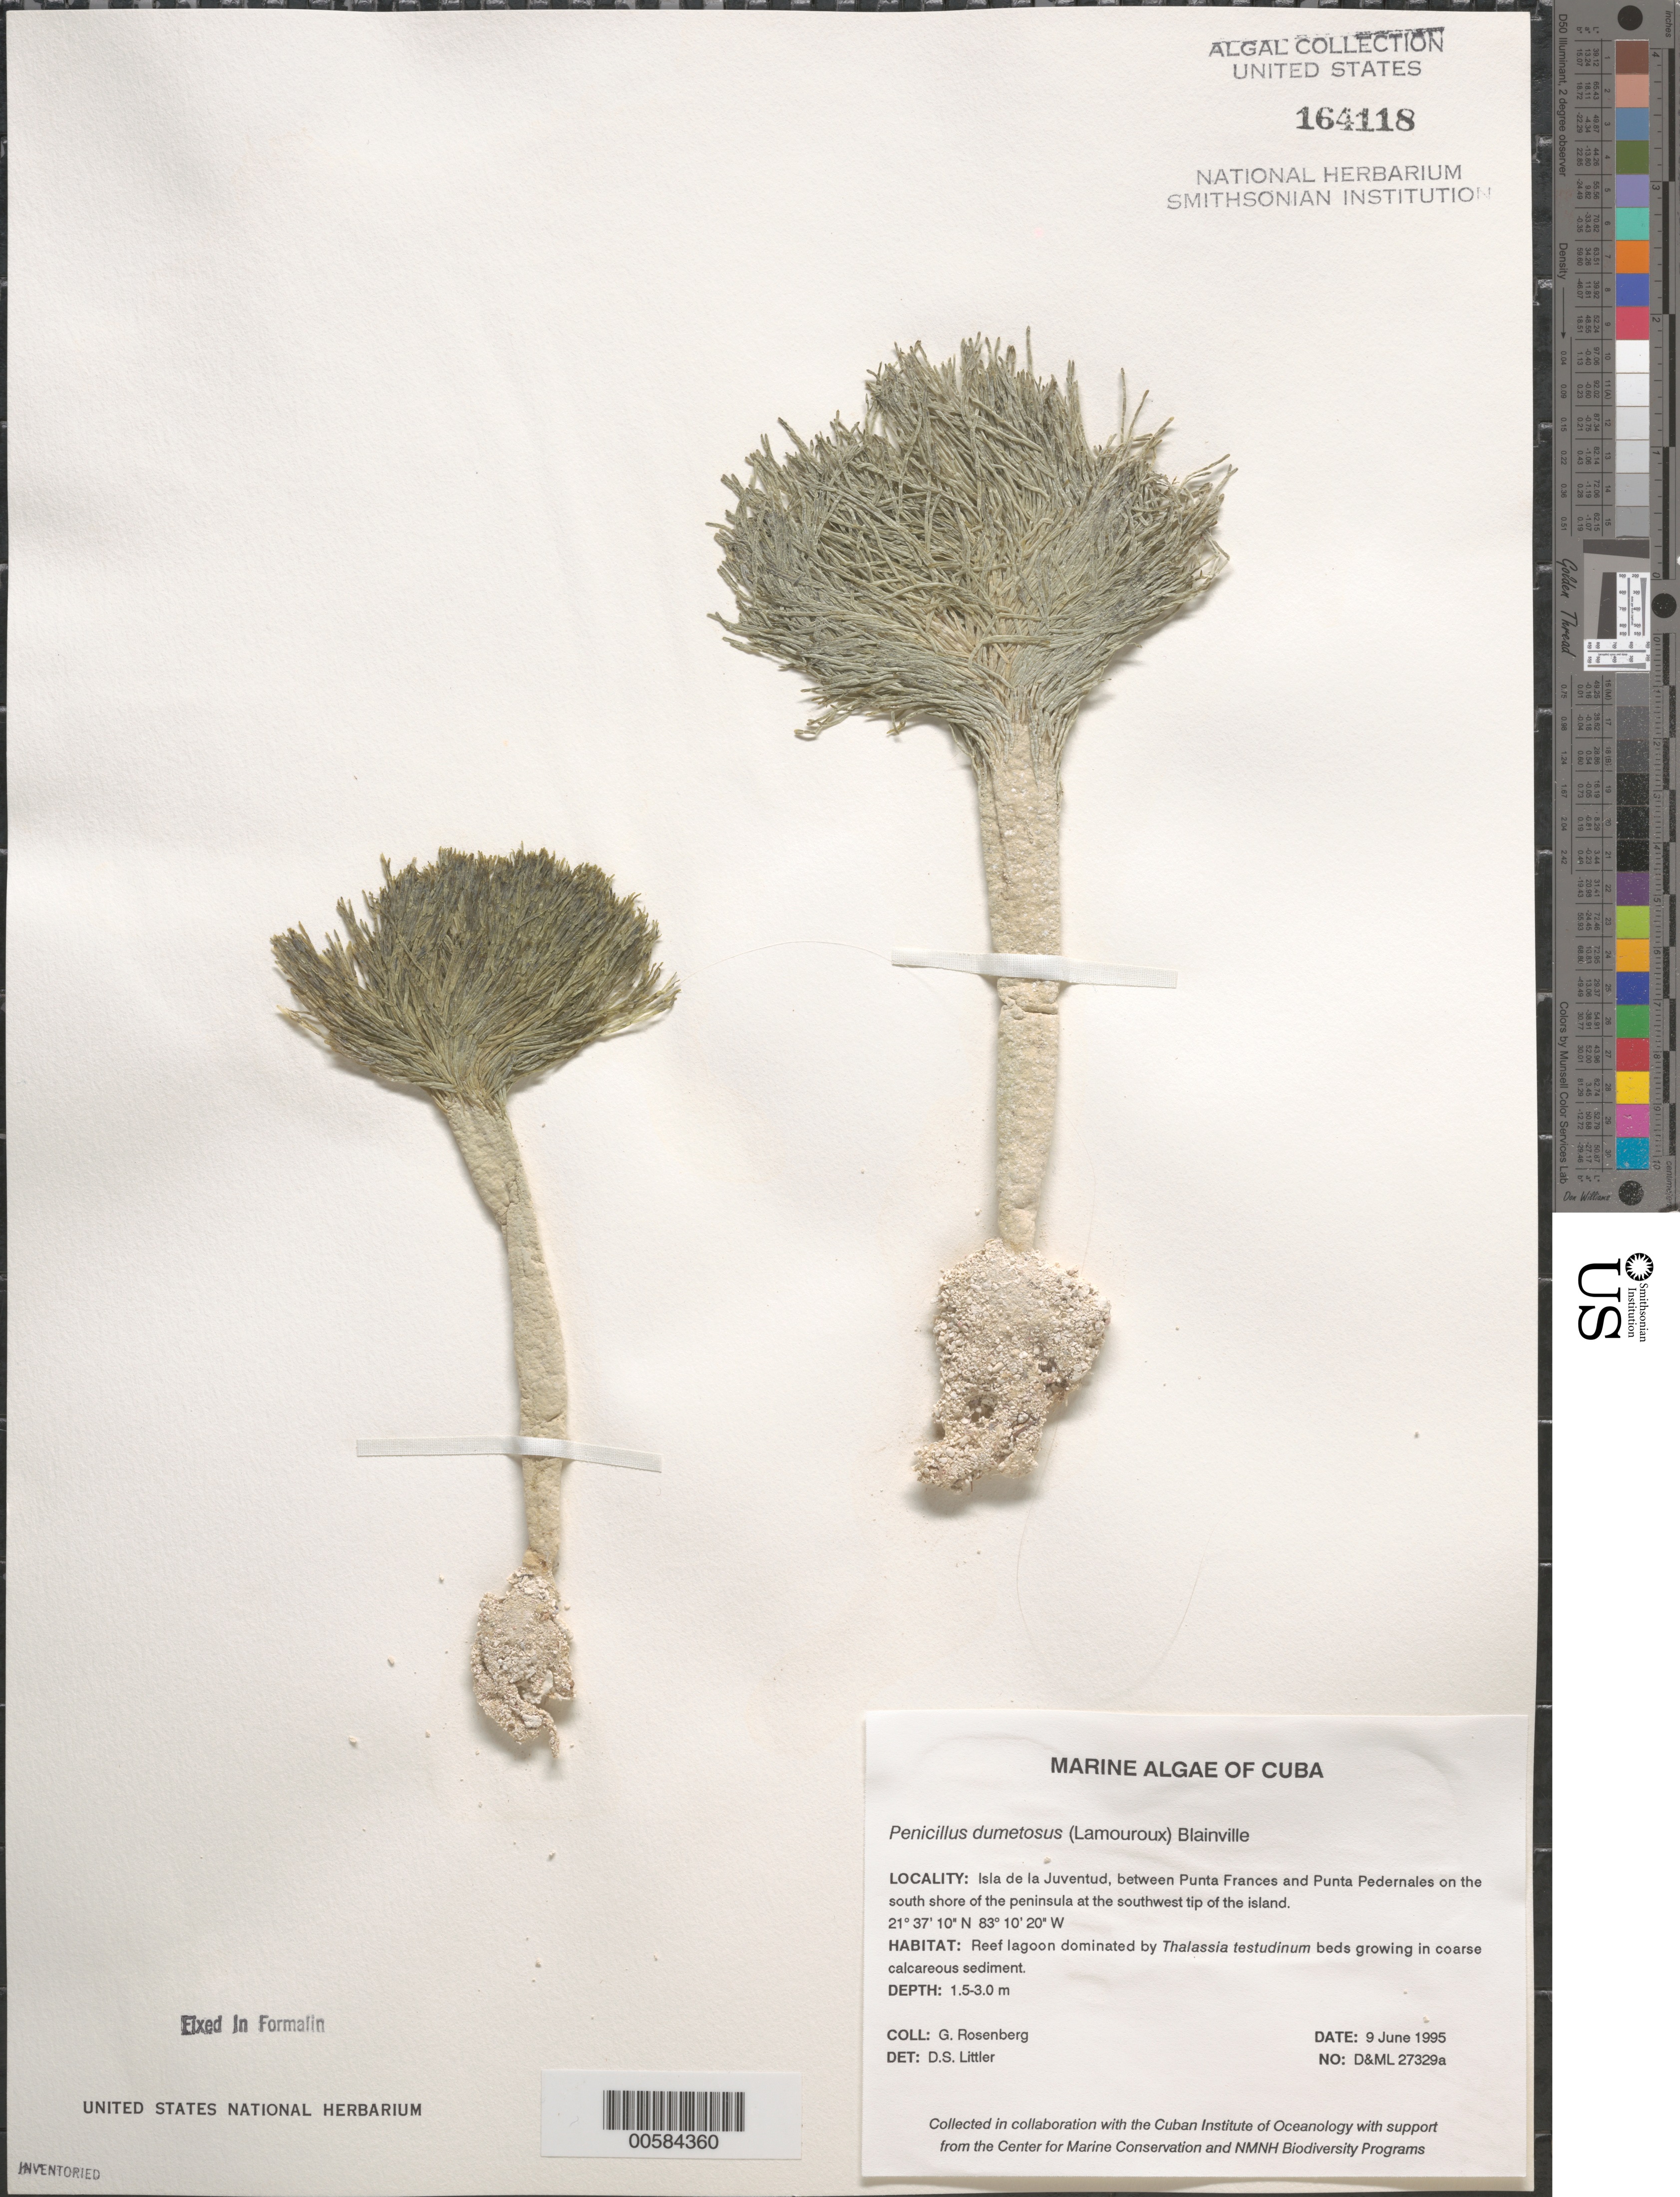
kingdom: Plantae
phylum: Chlorophyta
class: Ulvophyceae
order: Bryopsidales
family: Udoteaceae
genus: Penicillus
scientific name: Penicillus dumetosus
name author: (J.V.Lamouroux) Blainville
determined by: Littler, D. S.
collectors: G. Rosenberg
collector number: D&ML 27329a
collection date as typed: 09 Jun 1995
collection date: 1995-06-09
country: Cuba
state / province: Isla de La Juventud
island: Isla de la Juventud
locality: Between Punta Frances and Punta Pedernales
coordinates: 21 37' 10" N, 83 10' 20" W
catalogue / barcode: US 164118